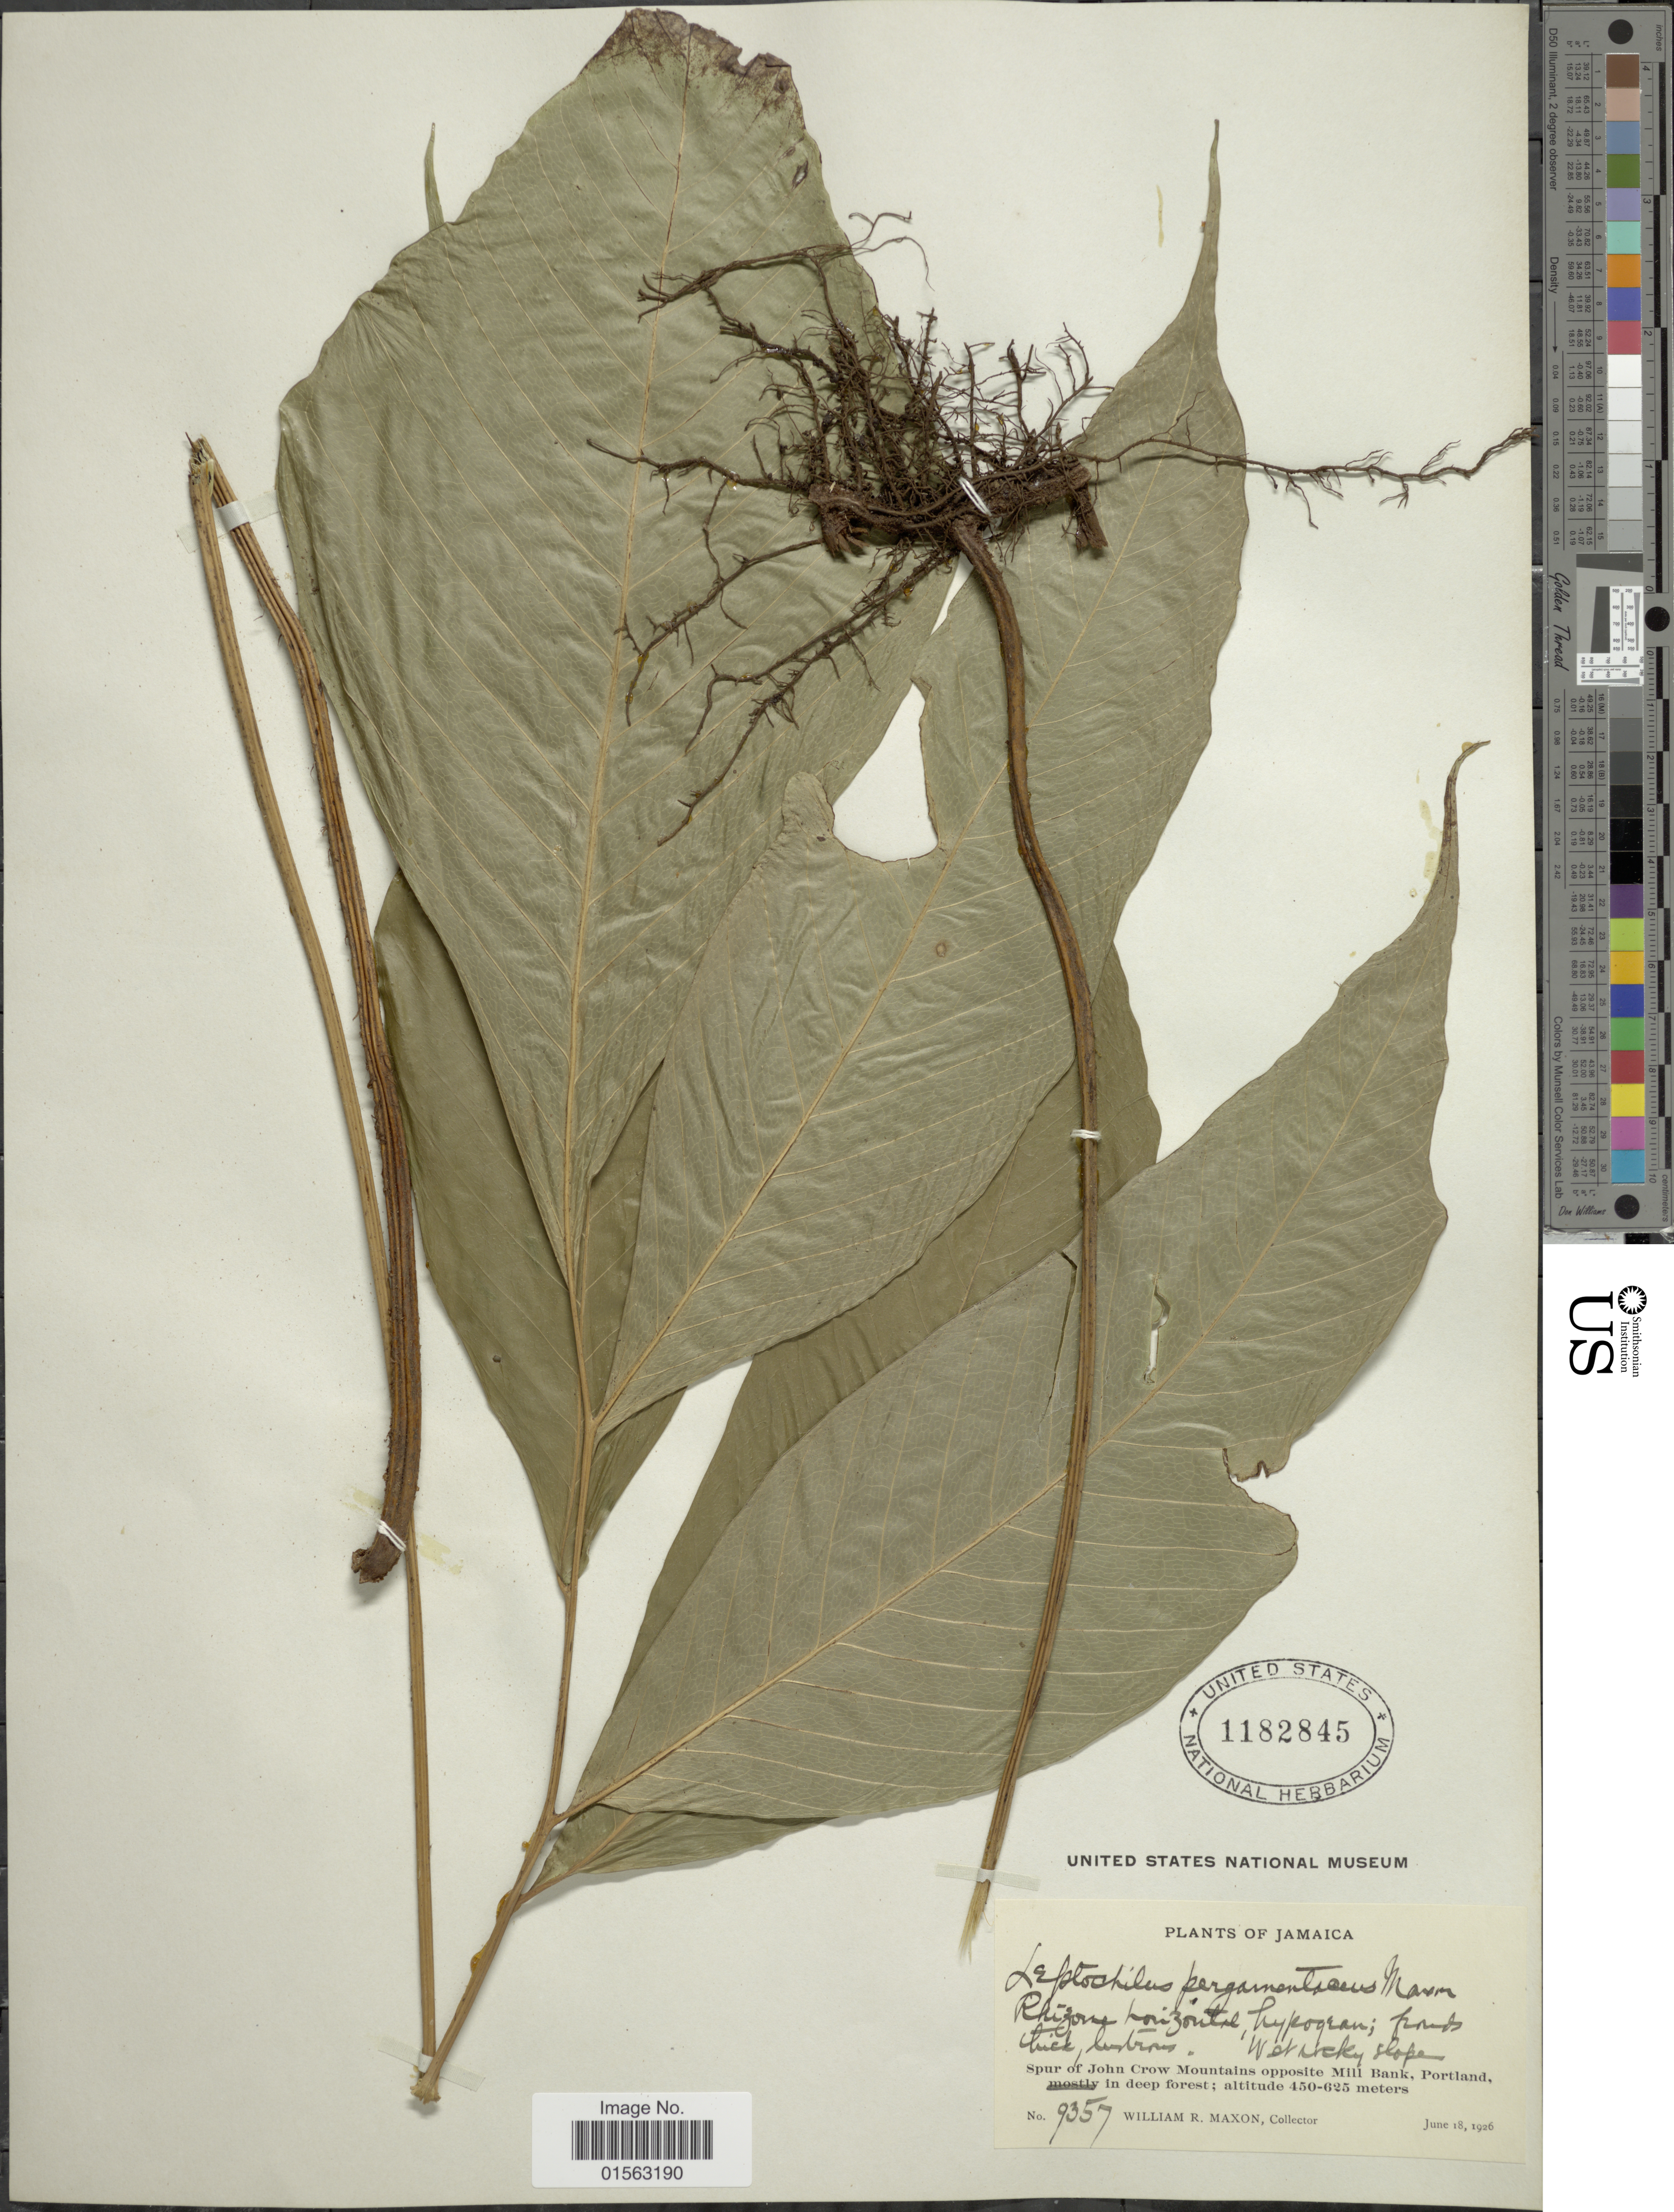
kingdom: Plantae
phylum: Tracheophyta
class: Polypodiopsida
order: Polypodiales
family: Dryopteridaceae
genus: Mickelia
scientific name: Mickelia pergamentacea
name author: (Maxon) R.C. Moran et al.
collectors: W. R. Maxon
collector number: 9357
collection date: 1926-06-18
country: Jamaica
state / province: Portland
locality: Jamaica, Spur of John Crow Mountains opposite Mili Bank, in deep forest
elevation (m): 450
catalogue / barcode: US 1182845